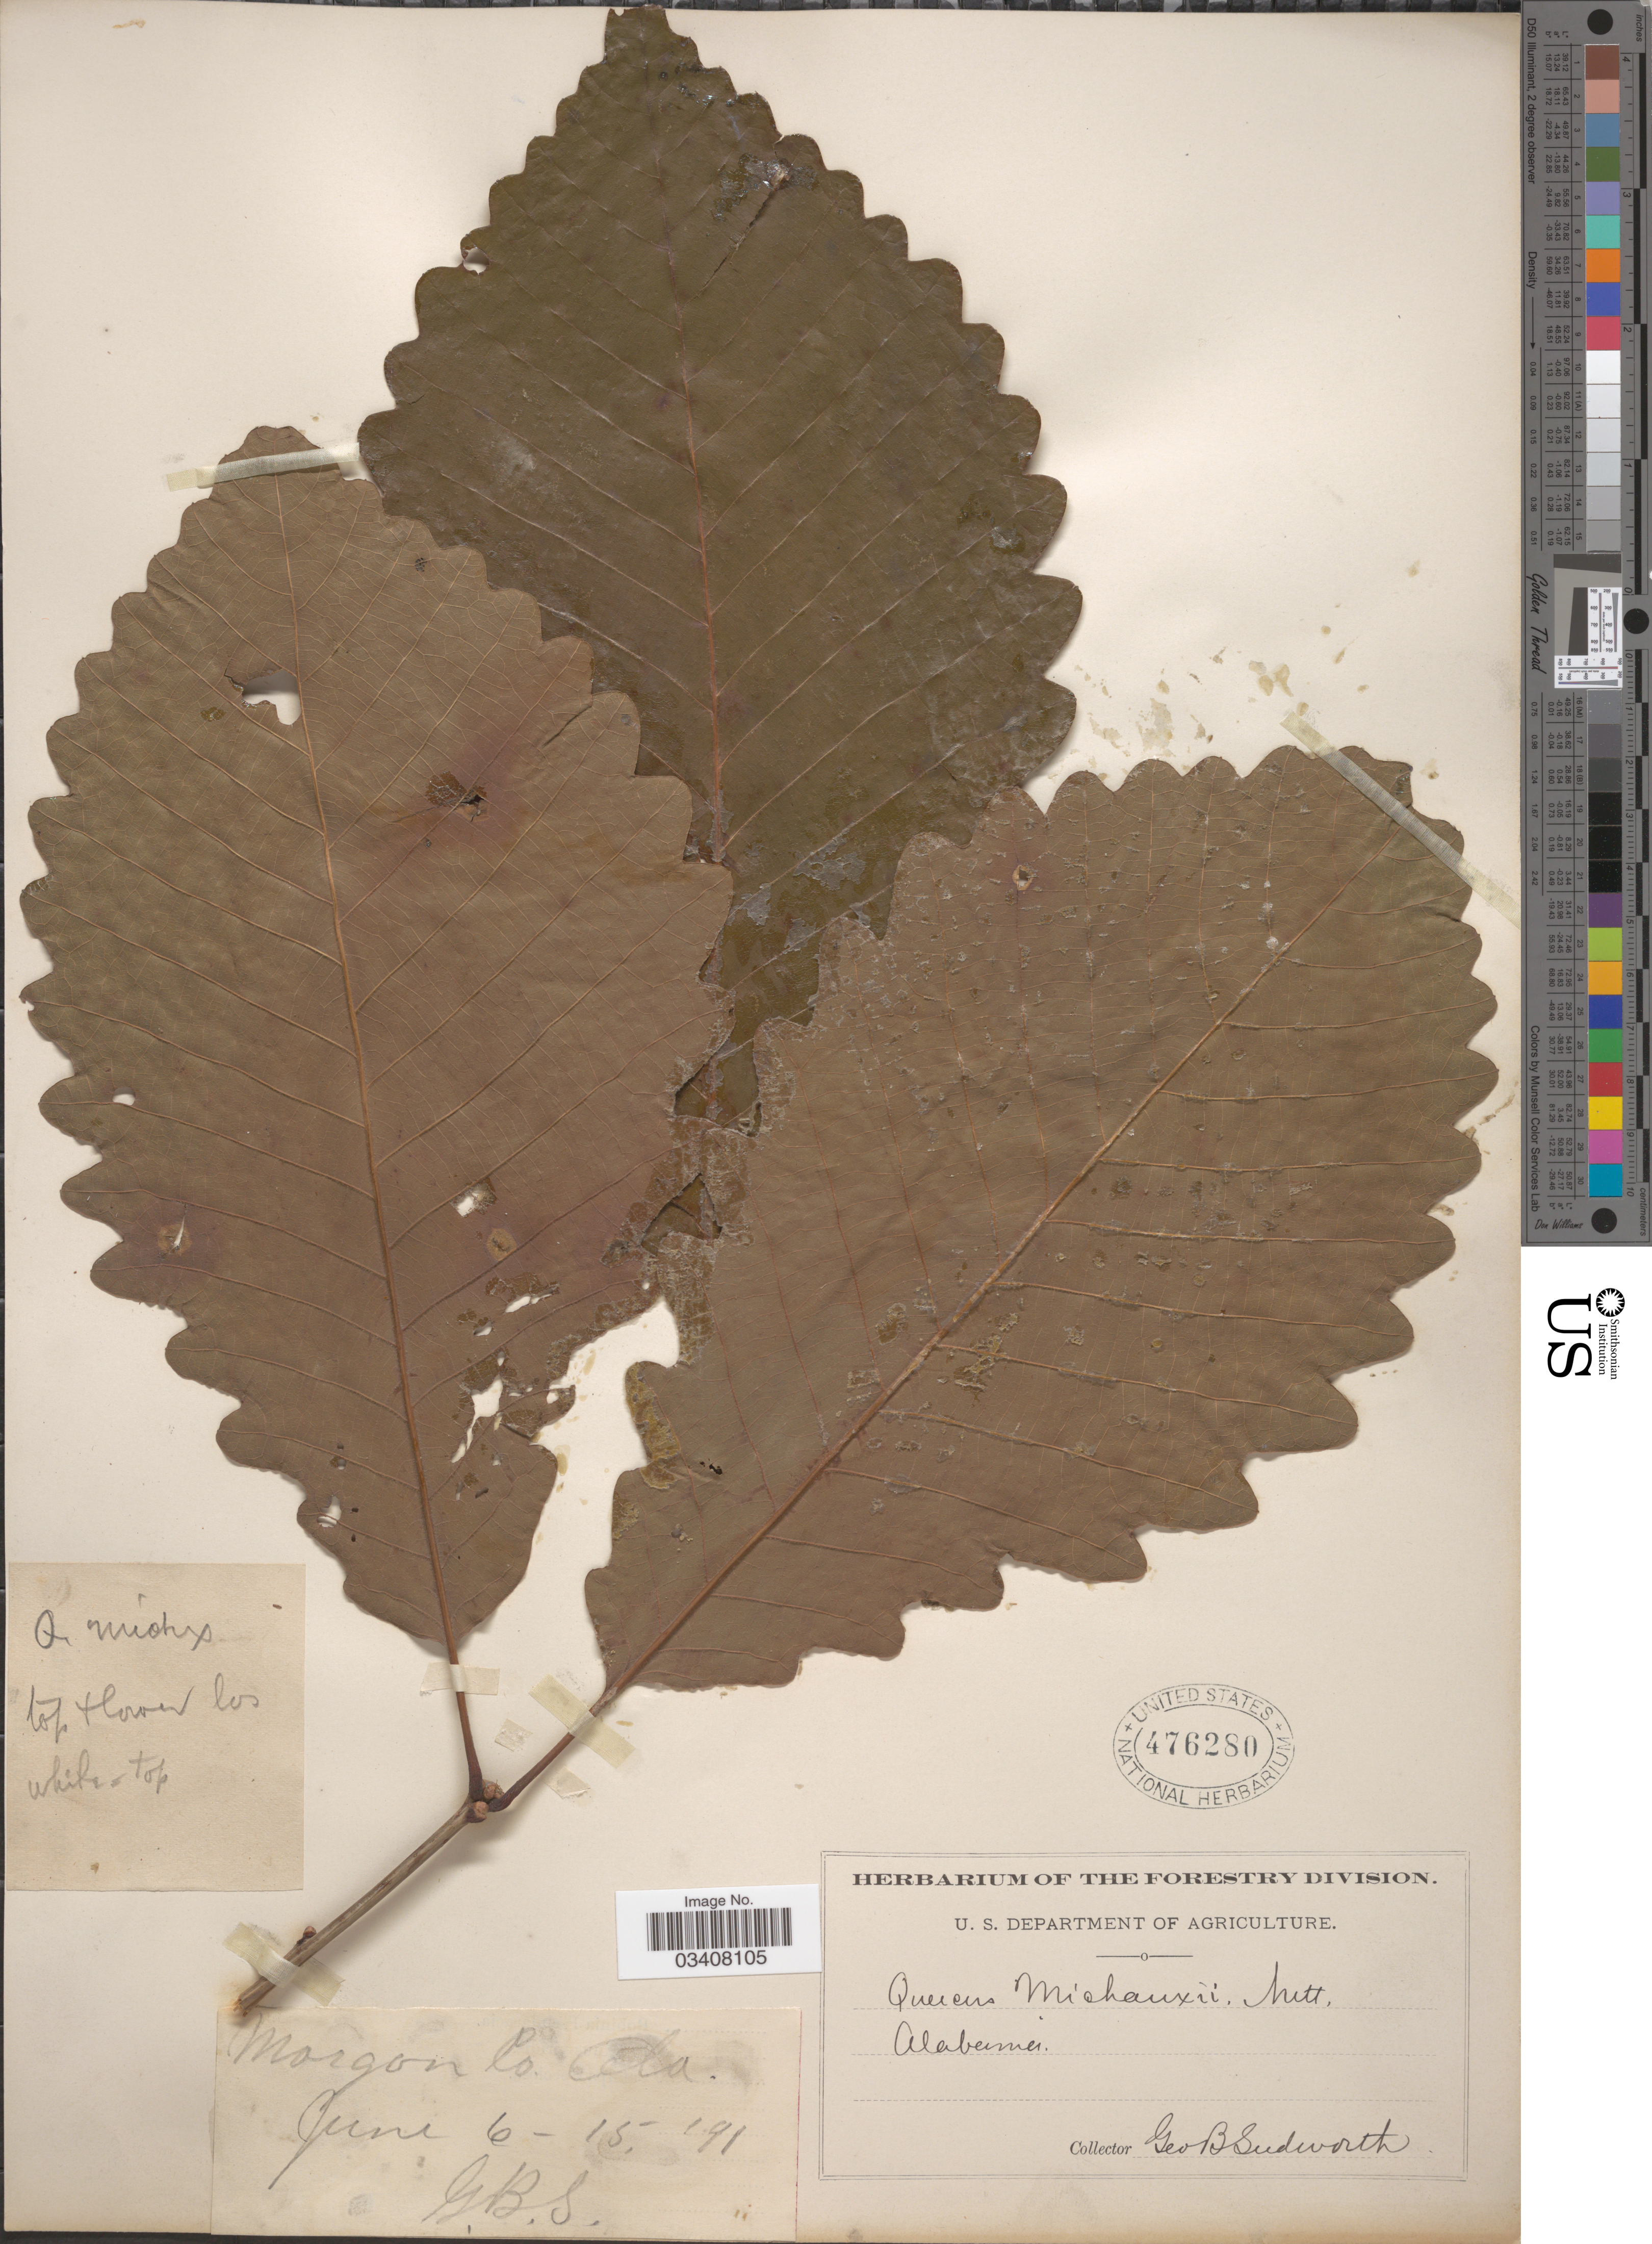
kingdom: Plantae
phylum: Tracheophyta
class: Magnoliopsida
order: Fagales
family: Fagaceae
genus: Quercus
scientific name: Quercus prinus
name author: L.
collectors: G. B. Sudworth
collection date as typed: Transcribed d/m/y: 15/6/91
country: United States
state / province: Alabama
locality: Morgon Co.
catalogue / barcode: US 476280